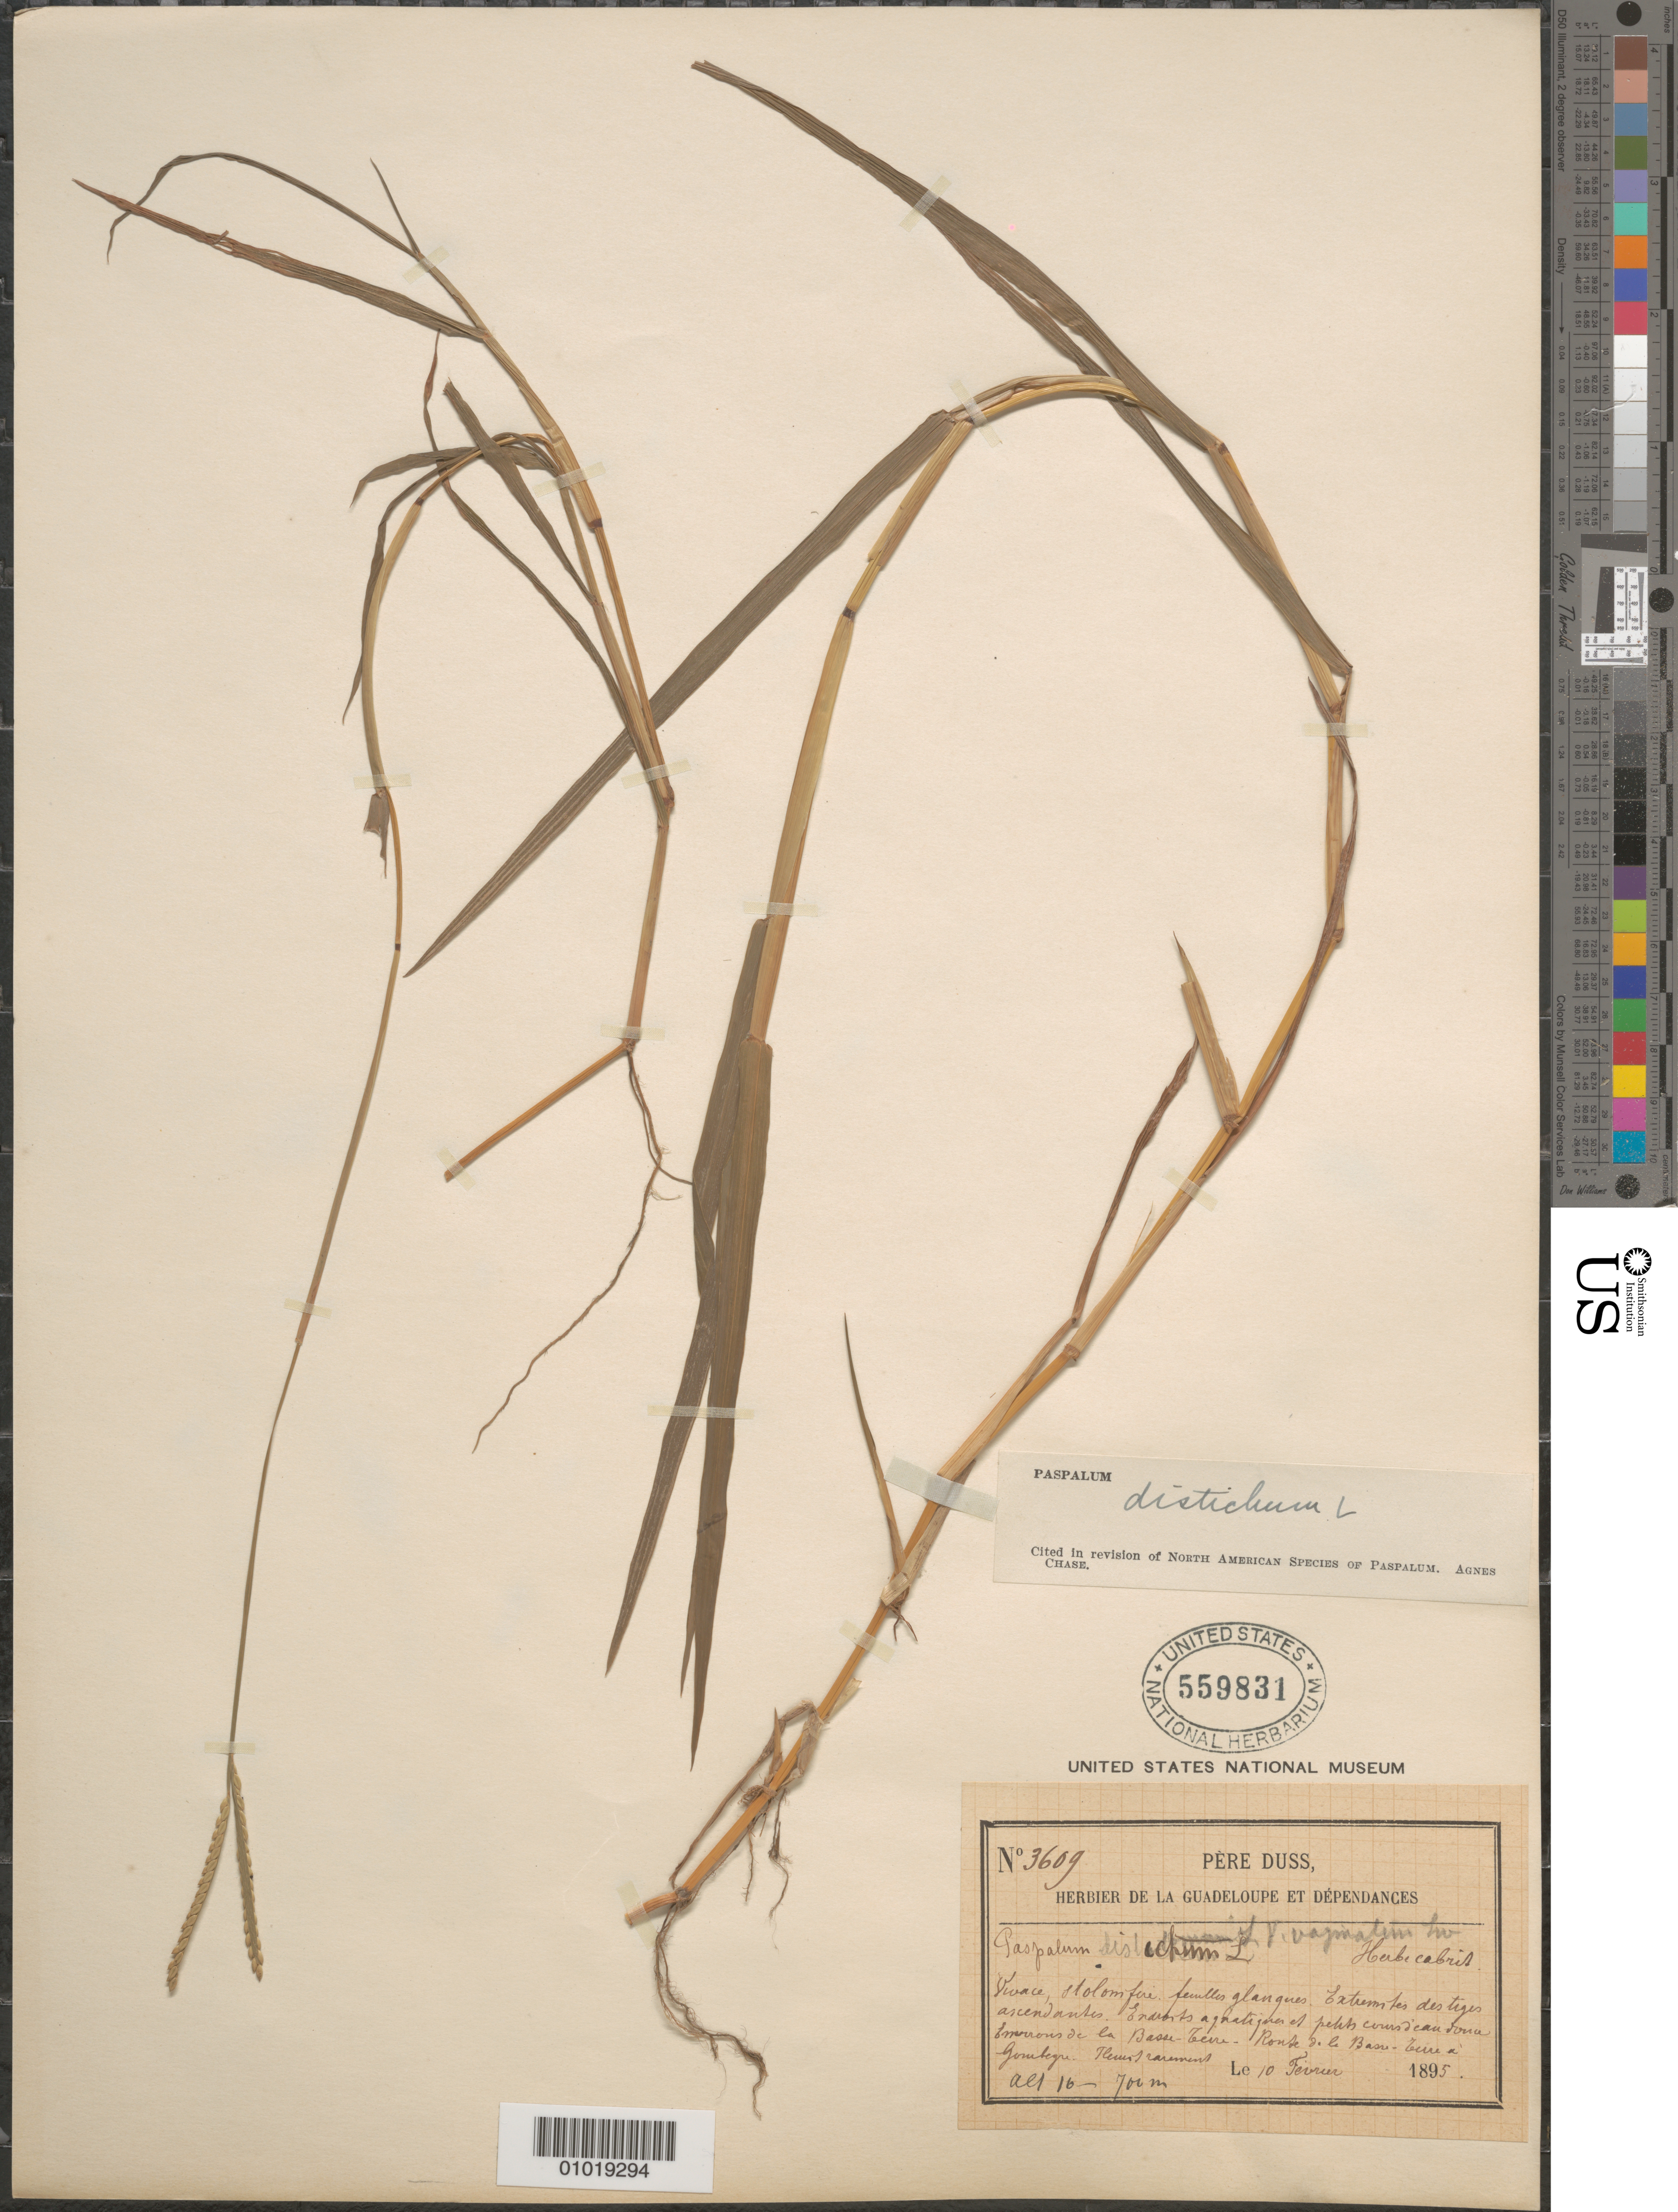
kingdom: Plantae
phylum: Tracheophyta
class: Liliopsida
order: Poales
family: Poaceae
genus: Paspalum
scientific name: Paspalum distichum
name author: L.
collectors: Père Duss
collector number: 3609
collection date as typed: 10 Feb 1895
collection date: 1895-02-10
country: Guadeloupe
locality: Basse-Terre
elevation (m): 700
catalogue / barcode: US 559831